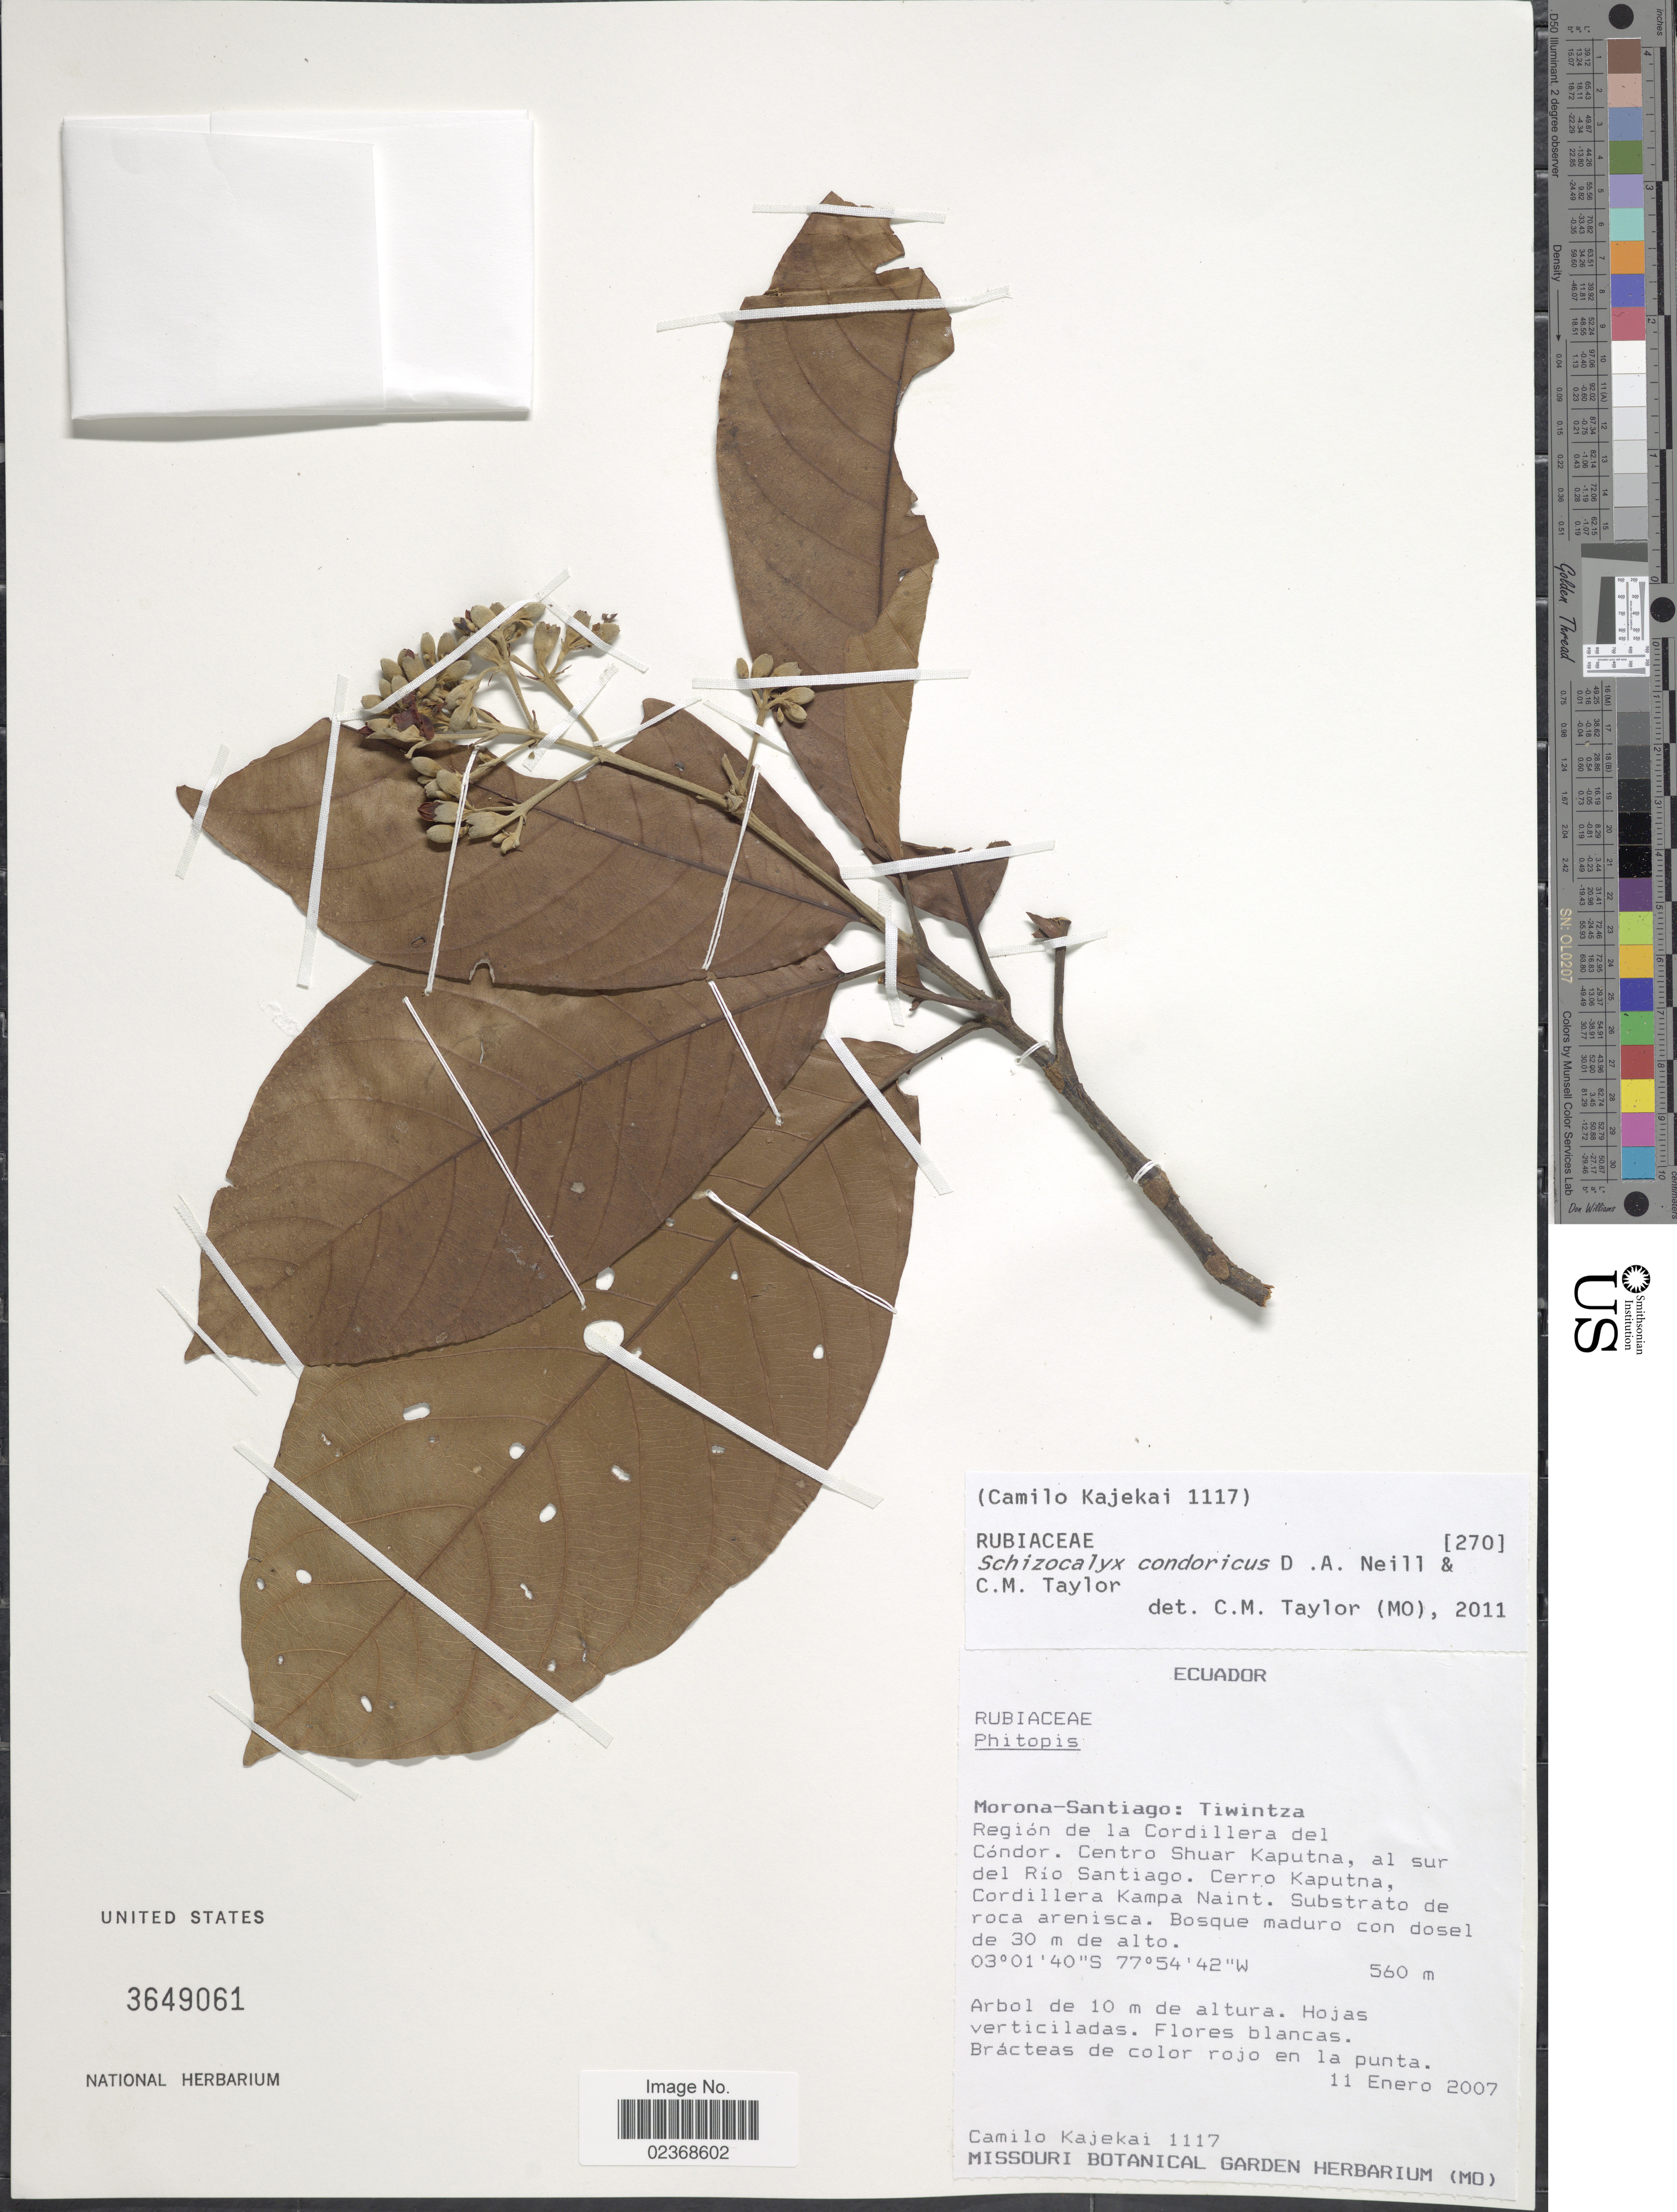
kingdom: Plantae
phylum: Tracheophyta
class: Magnoliopsida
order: Gentianales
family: Rubiaceae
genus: Schizocalyx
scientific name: Schizocalyx condoricus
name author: D.A. Neill & C.M. Taylor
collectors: C. Kajekai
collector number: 1117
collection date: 2007-01-11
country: Ecuador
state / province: Morona-Santiago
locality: Tiwintza, Region de la Cordillera del Condor. Centro Shuar Kaputna, al sur del Rio Santiago. Cerro Kaputna, Cordillera Kampa Naint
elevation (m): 560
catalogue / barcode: US 3649061